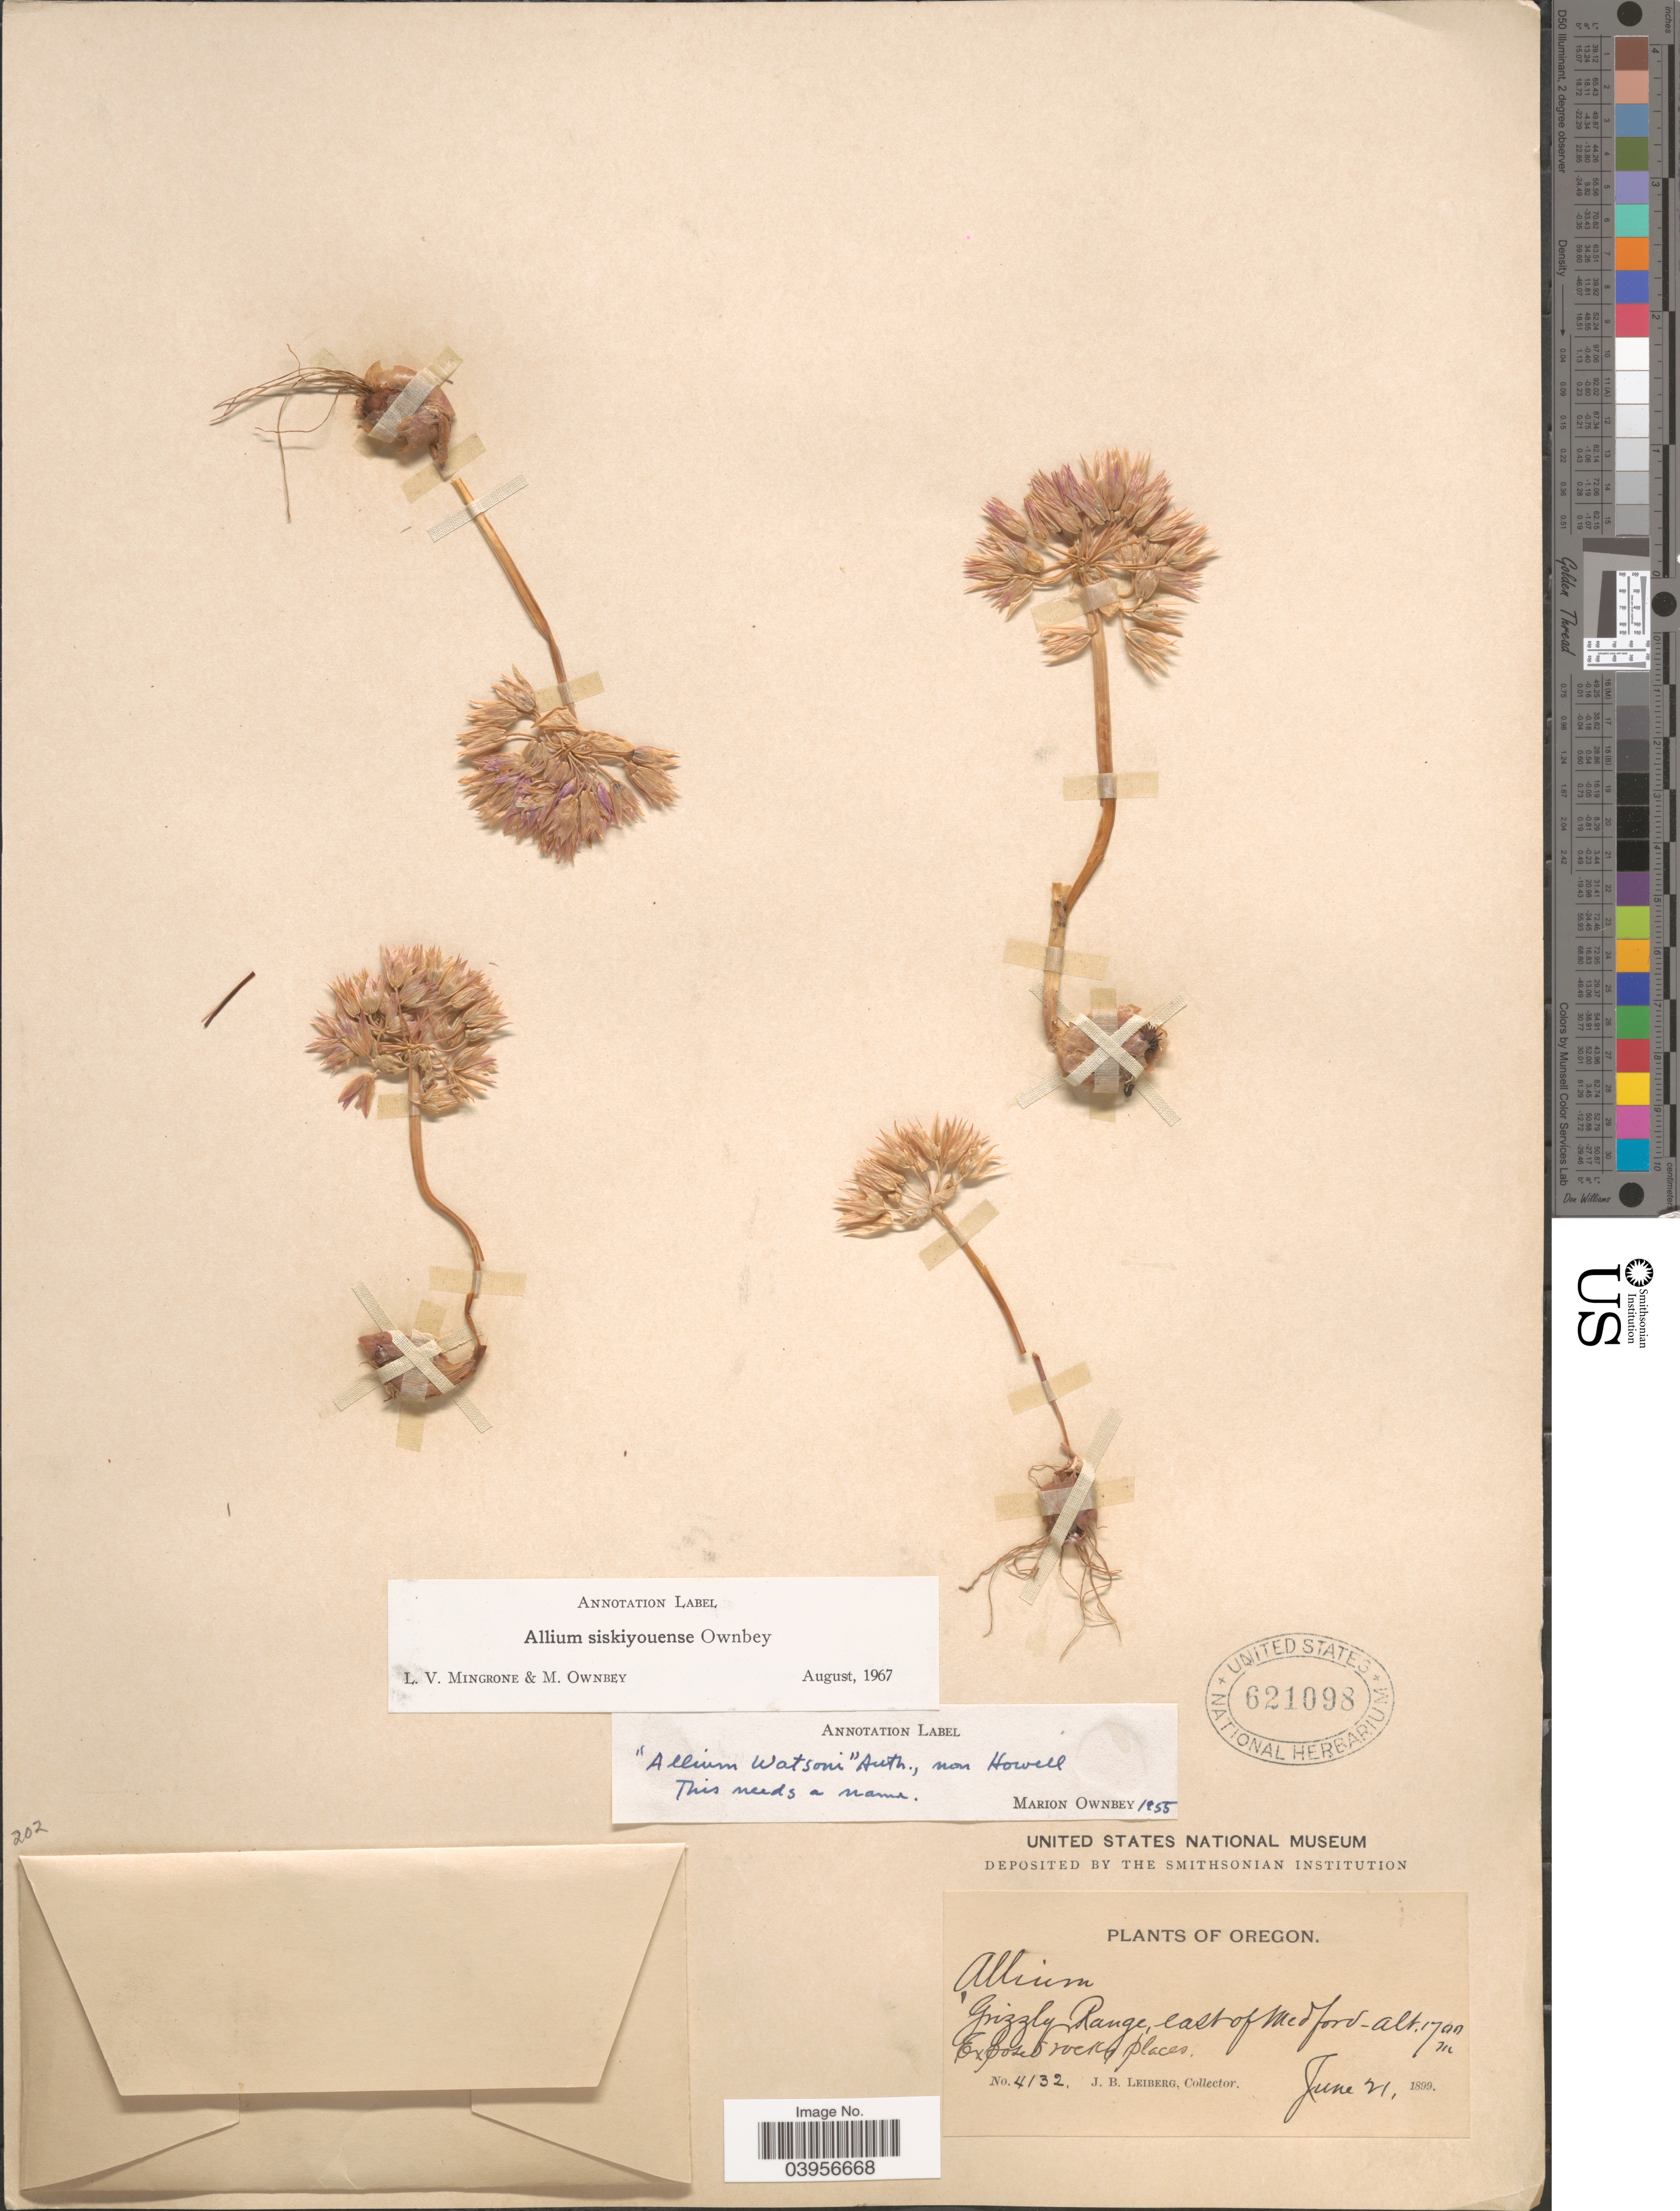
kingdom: Plantae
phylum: Tracheophyta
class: Liliopsida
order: Asparagales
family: Amaryllidaceae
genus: Allium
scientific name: Allium siskiyouense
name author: Ownbey ex Traub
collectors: J. B. Leiberg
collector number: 4132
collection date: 1899-06-21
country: United States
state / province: Oregon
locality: Grizzly Range, east of Medford. Exposes rock places.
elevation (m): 1700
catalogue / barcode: US 621098